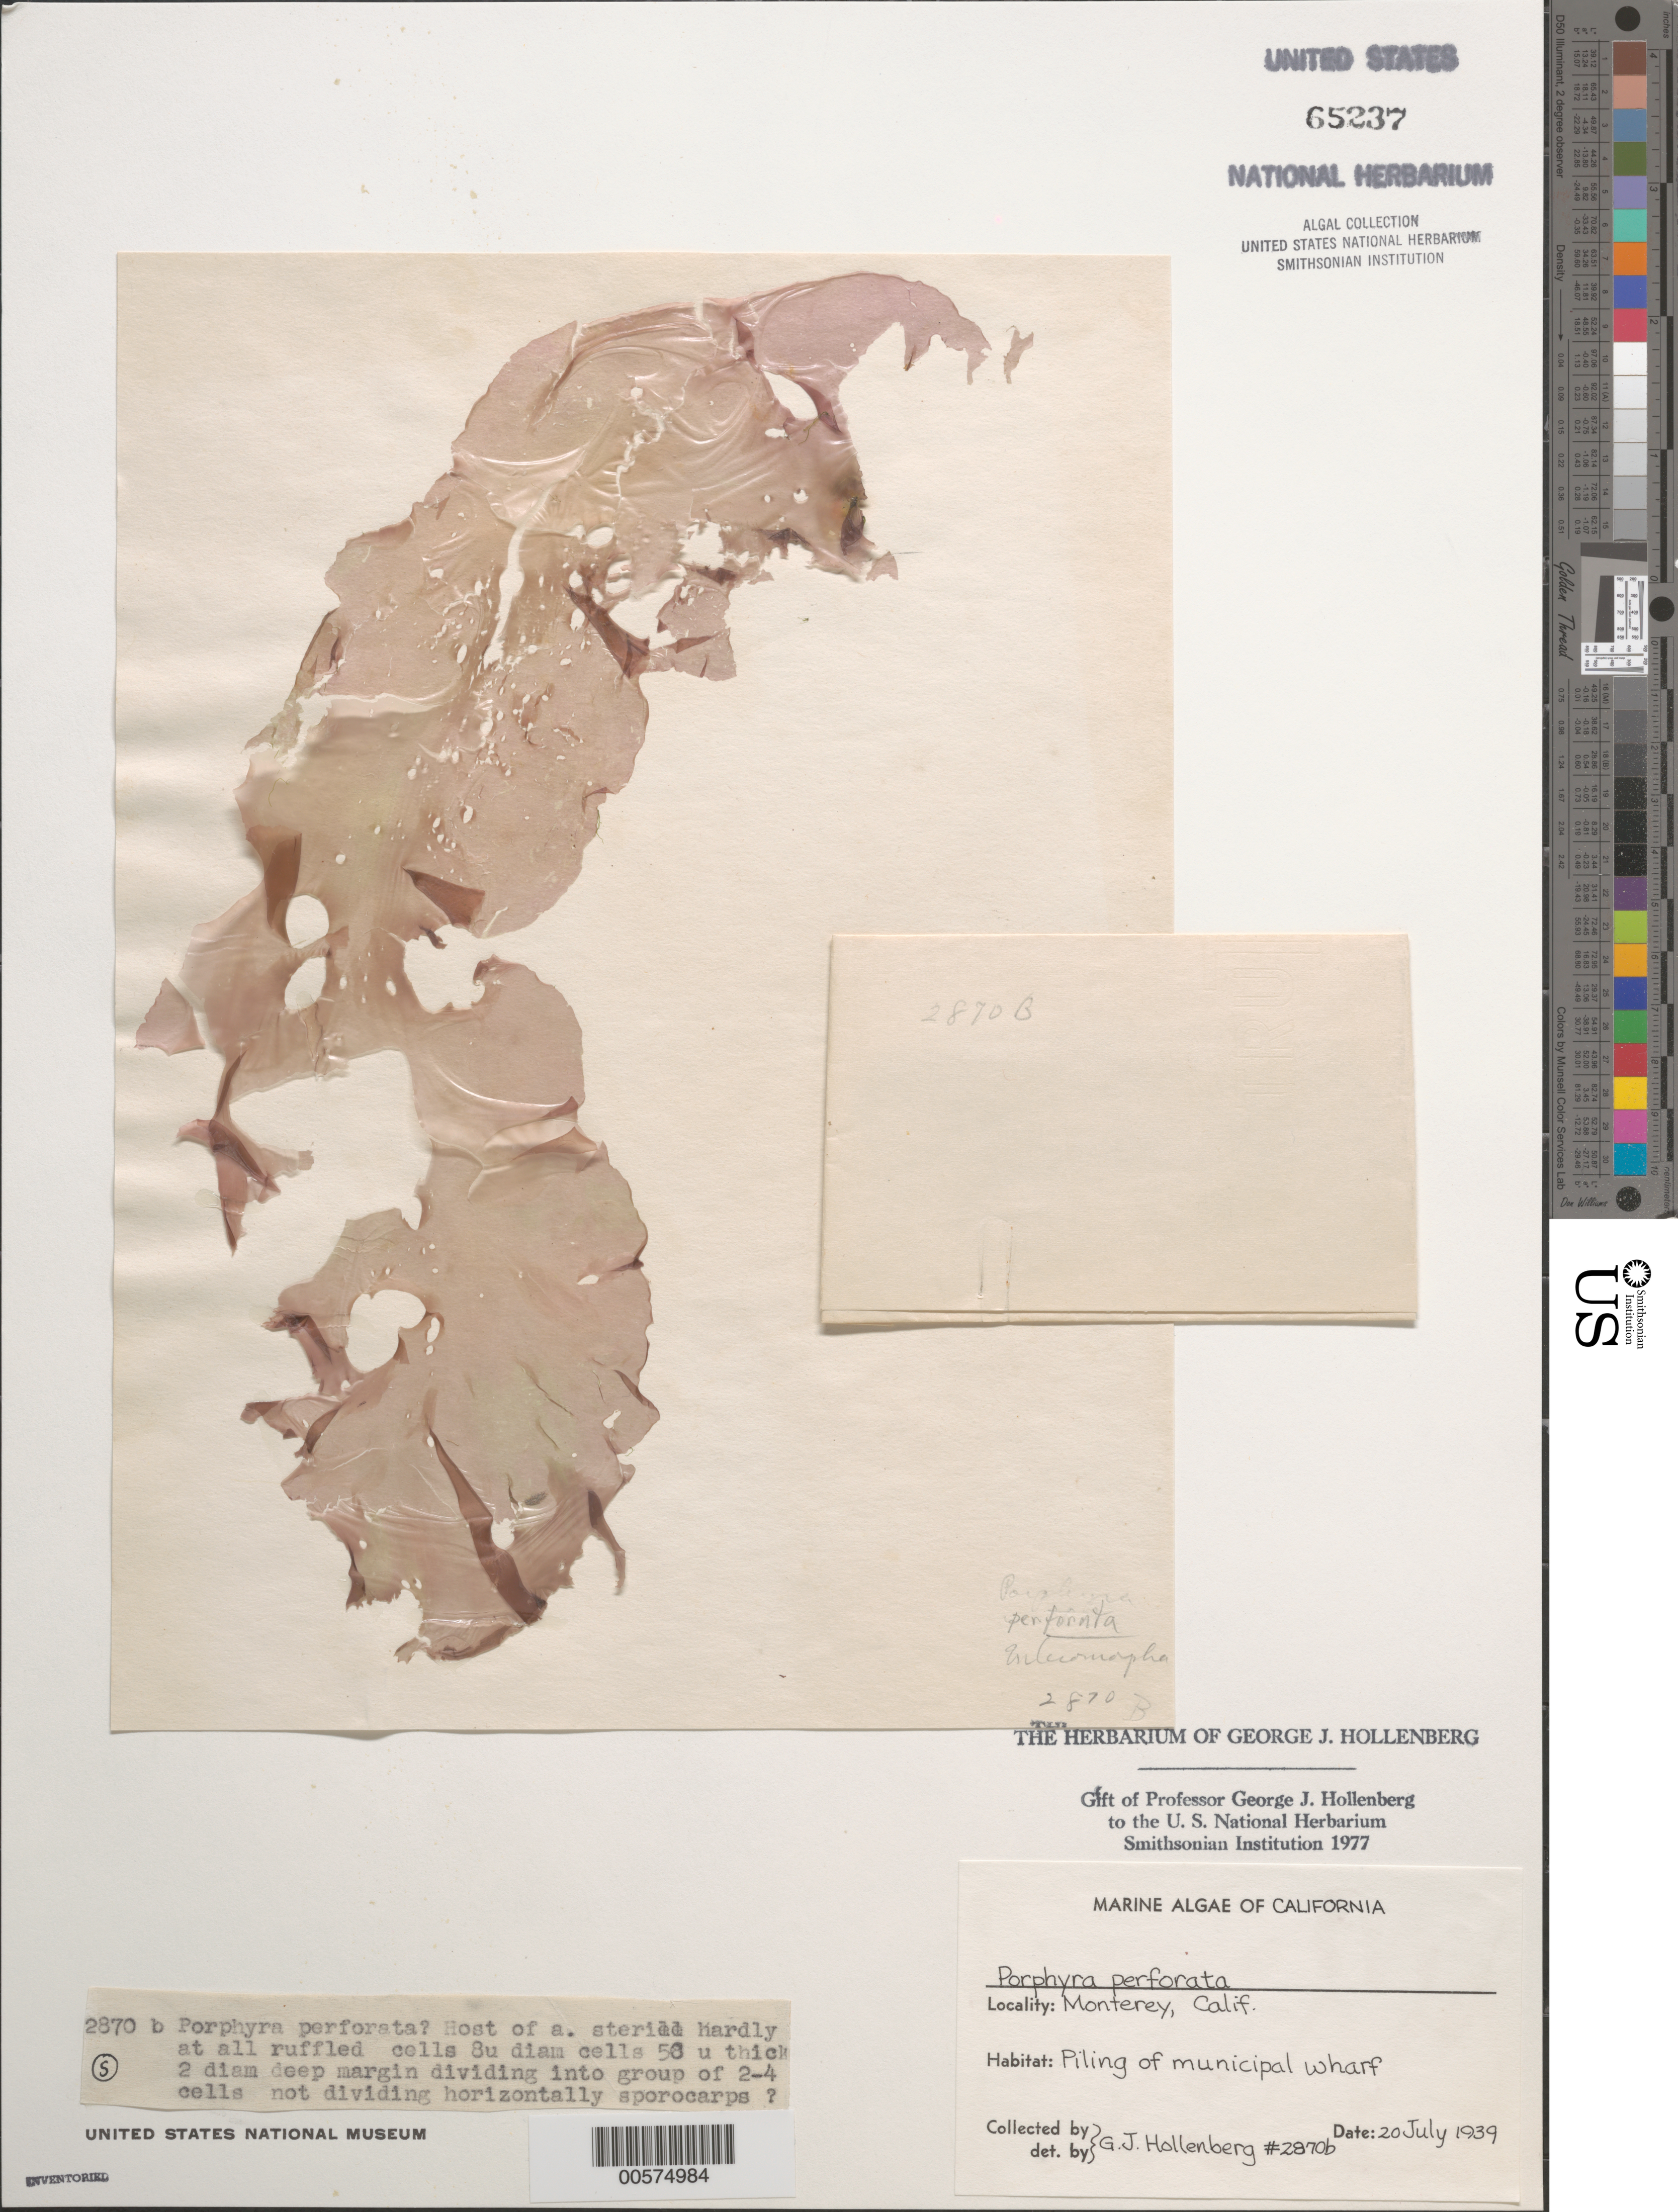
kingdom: Plantae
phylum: Rhodophyta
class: Bangiophyceae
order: Bangiales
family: Bangiaceae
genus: Pyropia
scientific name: Pyropia perforata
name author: (J. Agardh) S.C. Lindstrom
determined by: Algae name updating Project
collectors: G. Hollenberg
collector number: GJH 2870b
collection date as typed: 20 Jul 1939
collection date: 1939-07-20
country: United States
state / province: California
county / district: Monterey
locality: Monterey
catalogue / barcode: US 65237